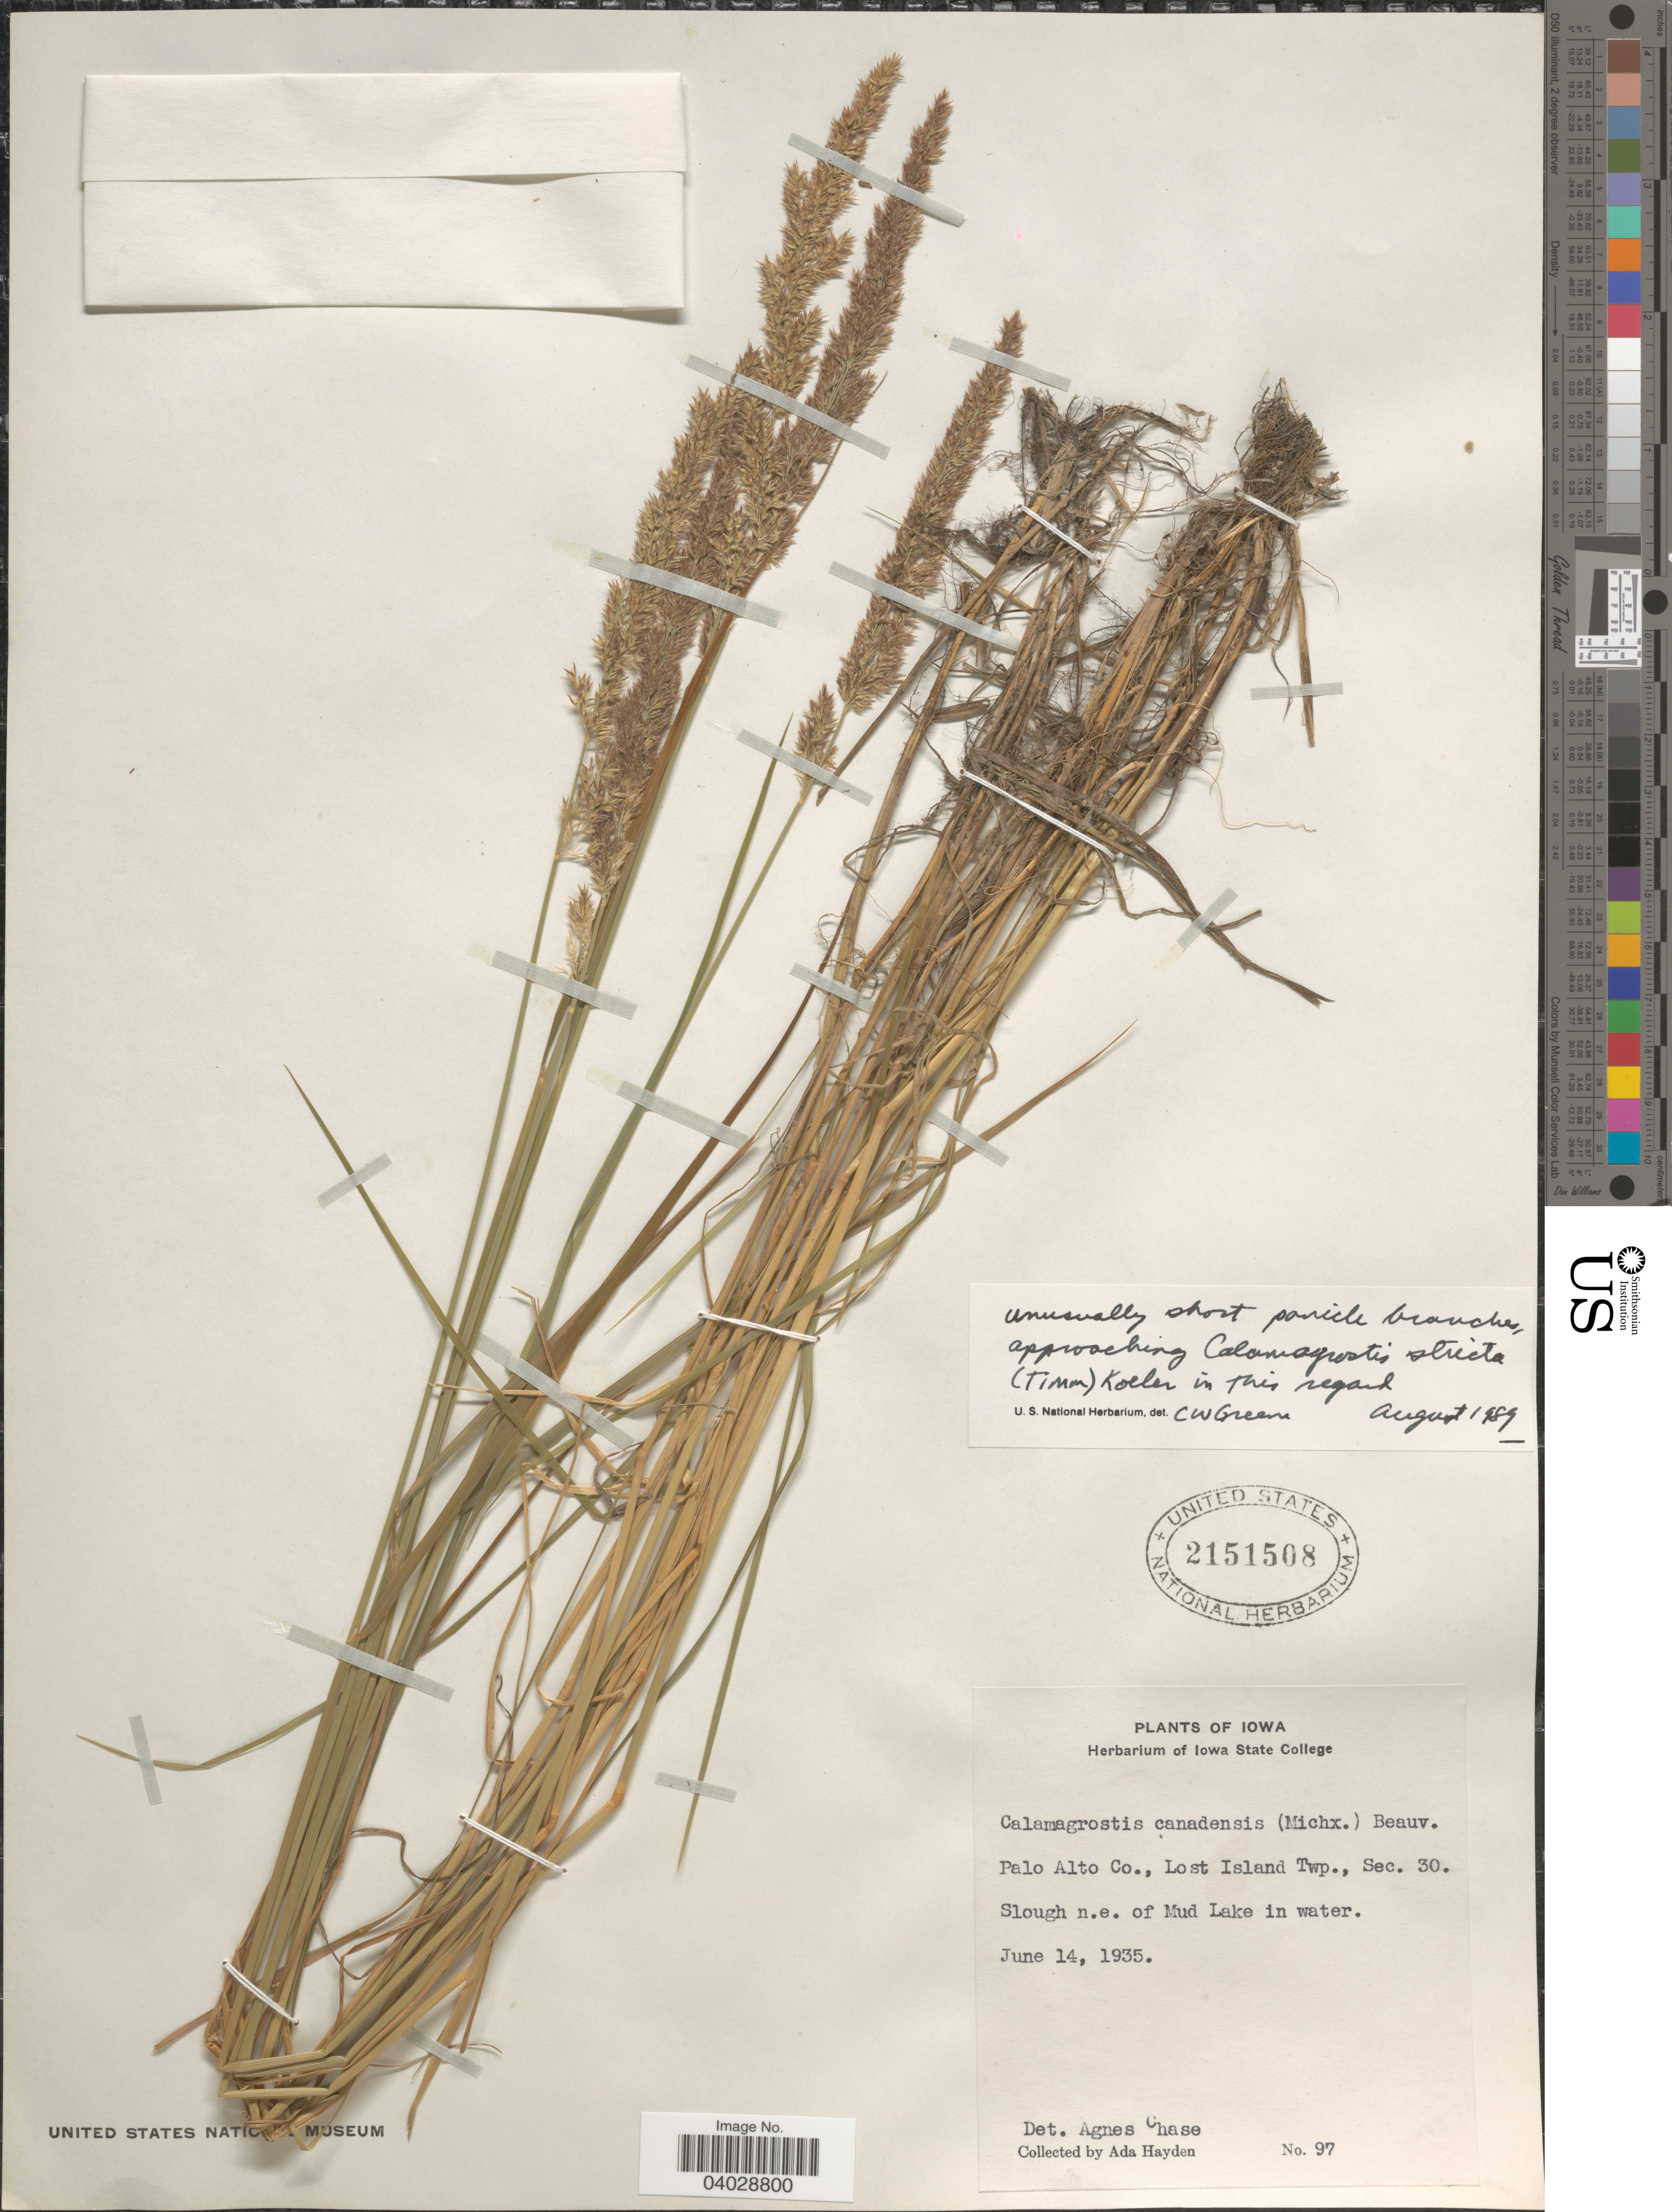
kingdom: Plantae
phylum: Tracheophyta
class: Liliopsida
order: Poales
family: Poaceae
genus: Calamagrostis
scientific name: Calamagrostis canadensis var. macouniana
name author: (Vasey) Stebbins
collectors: Ada Hayden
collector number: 97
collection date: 1935-06-14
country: United States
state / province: Iowa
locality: Palo Alto Co., Lost Island Twp., Sec. 30. Slough n.e. of Mud Lake in water.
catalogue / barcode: US 2151508